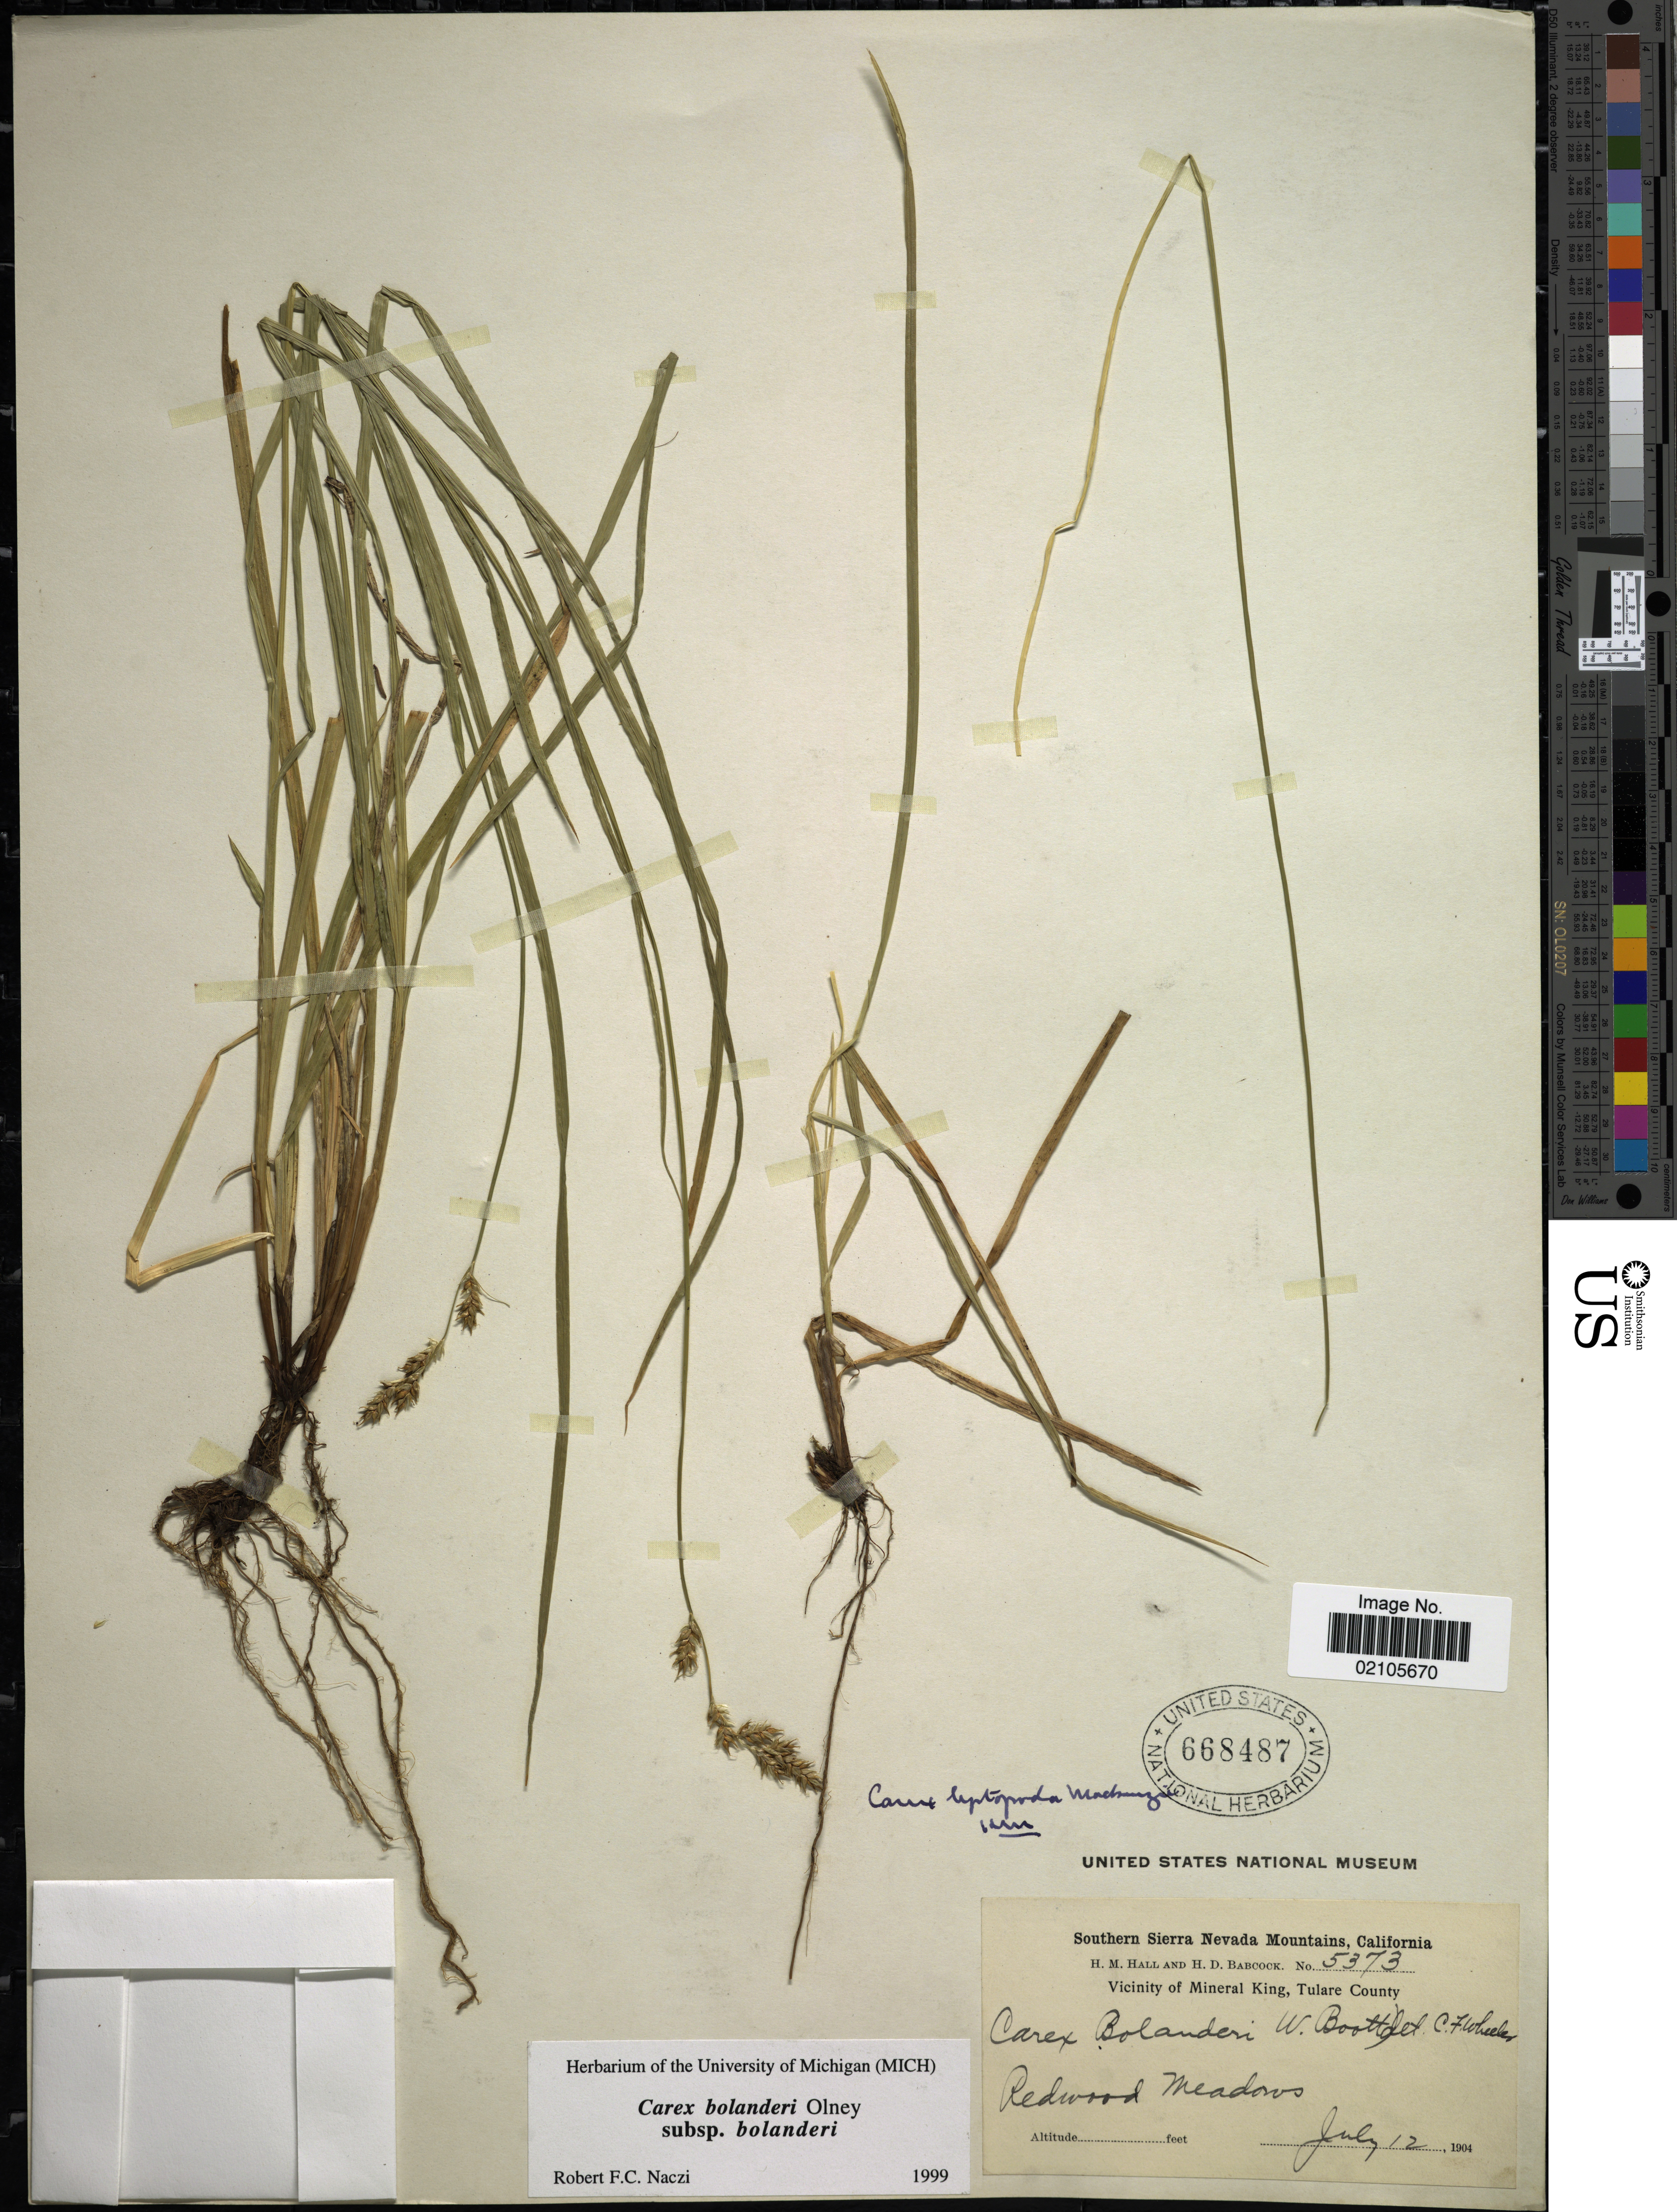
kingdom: Plantae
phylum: Tracheophyta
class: Liliopsida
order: Poales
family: Cyperaceae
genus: Carex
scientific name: Carex bolanderi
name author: Olney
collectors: H. M. Hall & H. Babcock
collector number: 5373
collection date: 1904-07-12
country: United States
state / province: California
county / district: Tulare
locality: Southern Sierra Nevada Mountains, California, Redwood Meadows, Vicinity of Mineral King, Tulare County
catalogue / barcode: US 668487